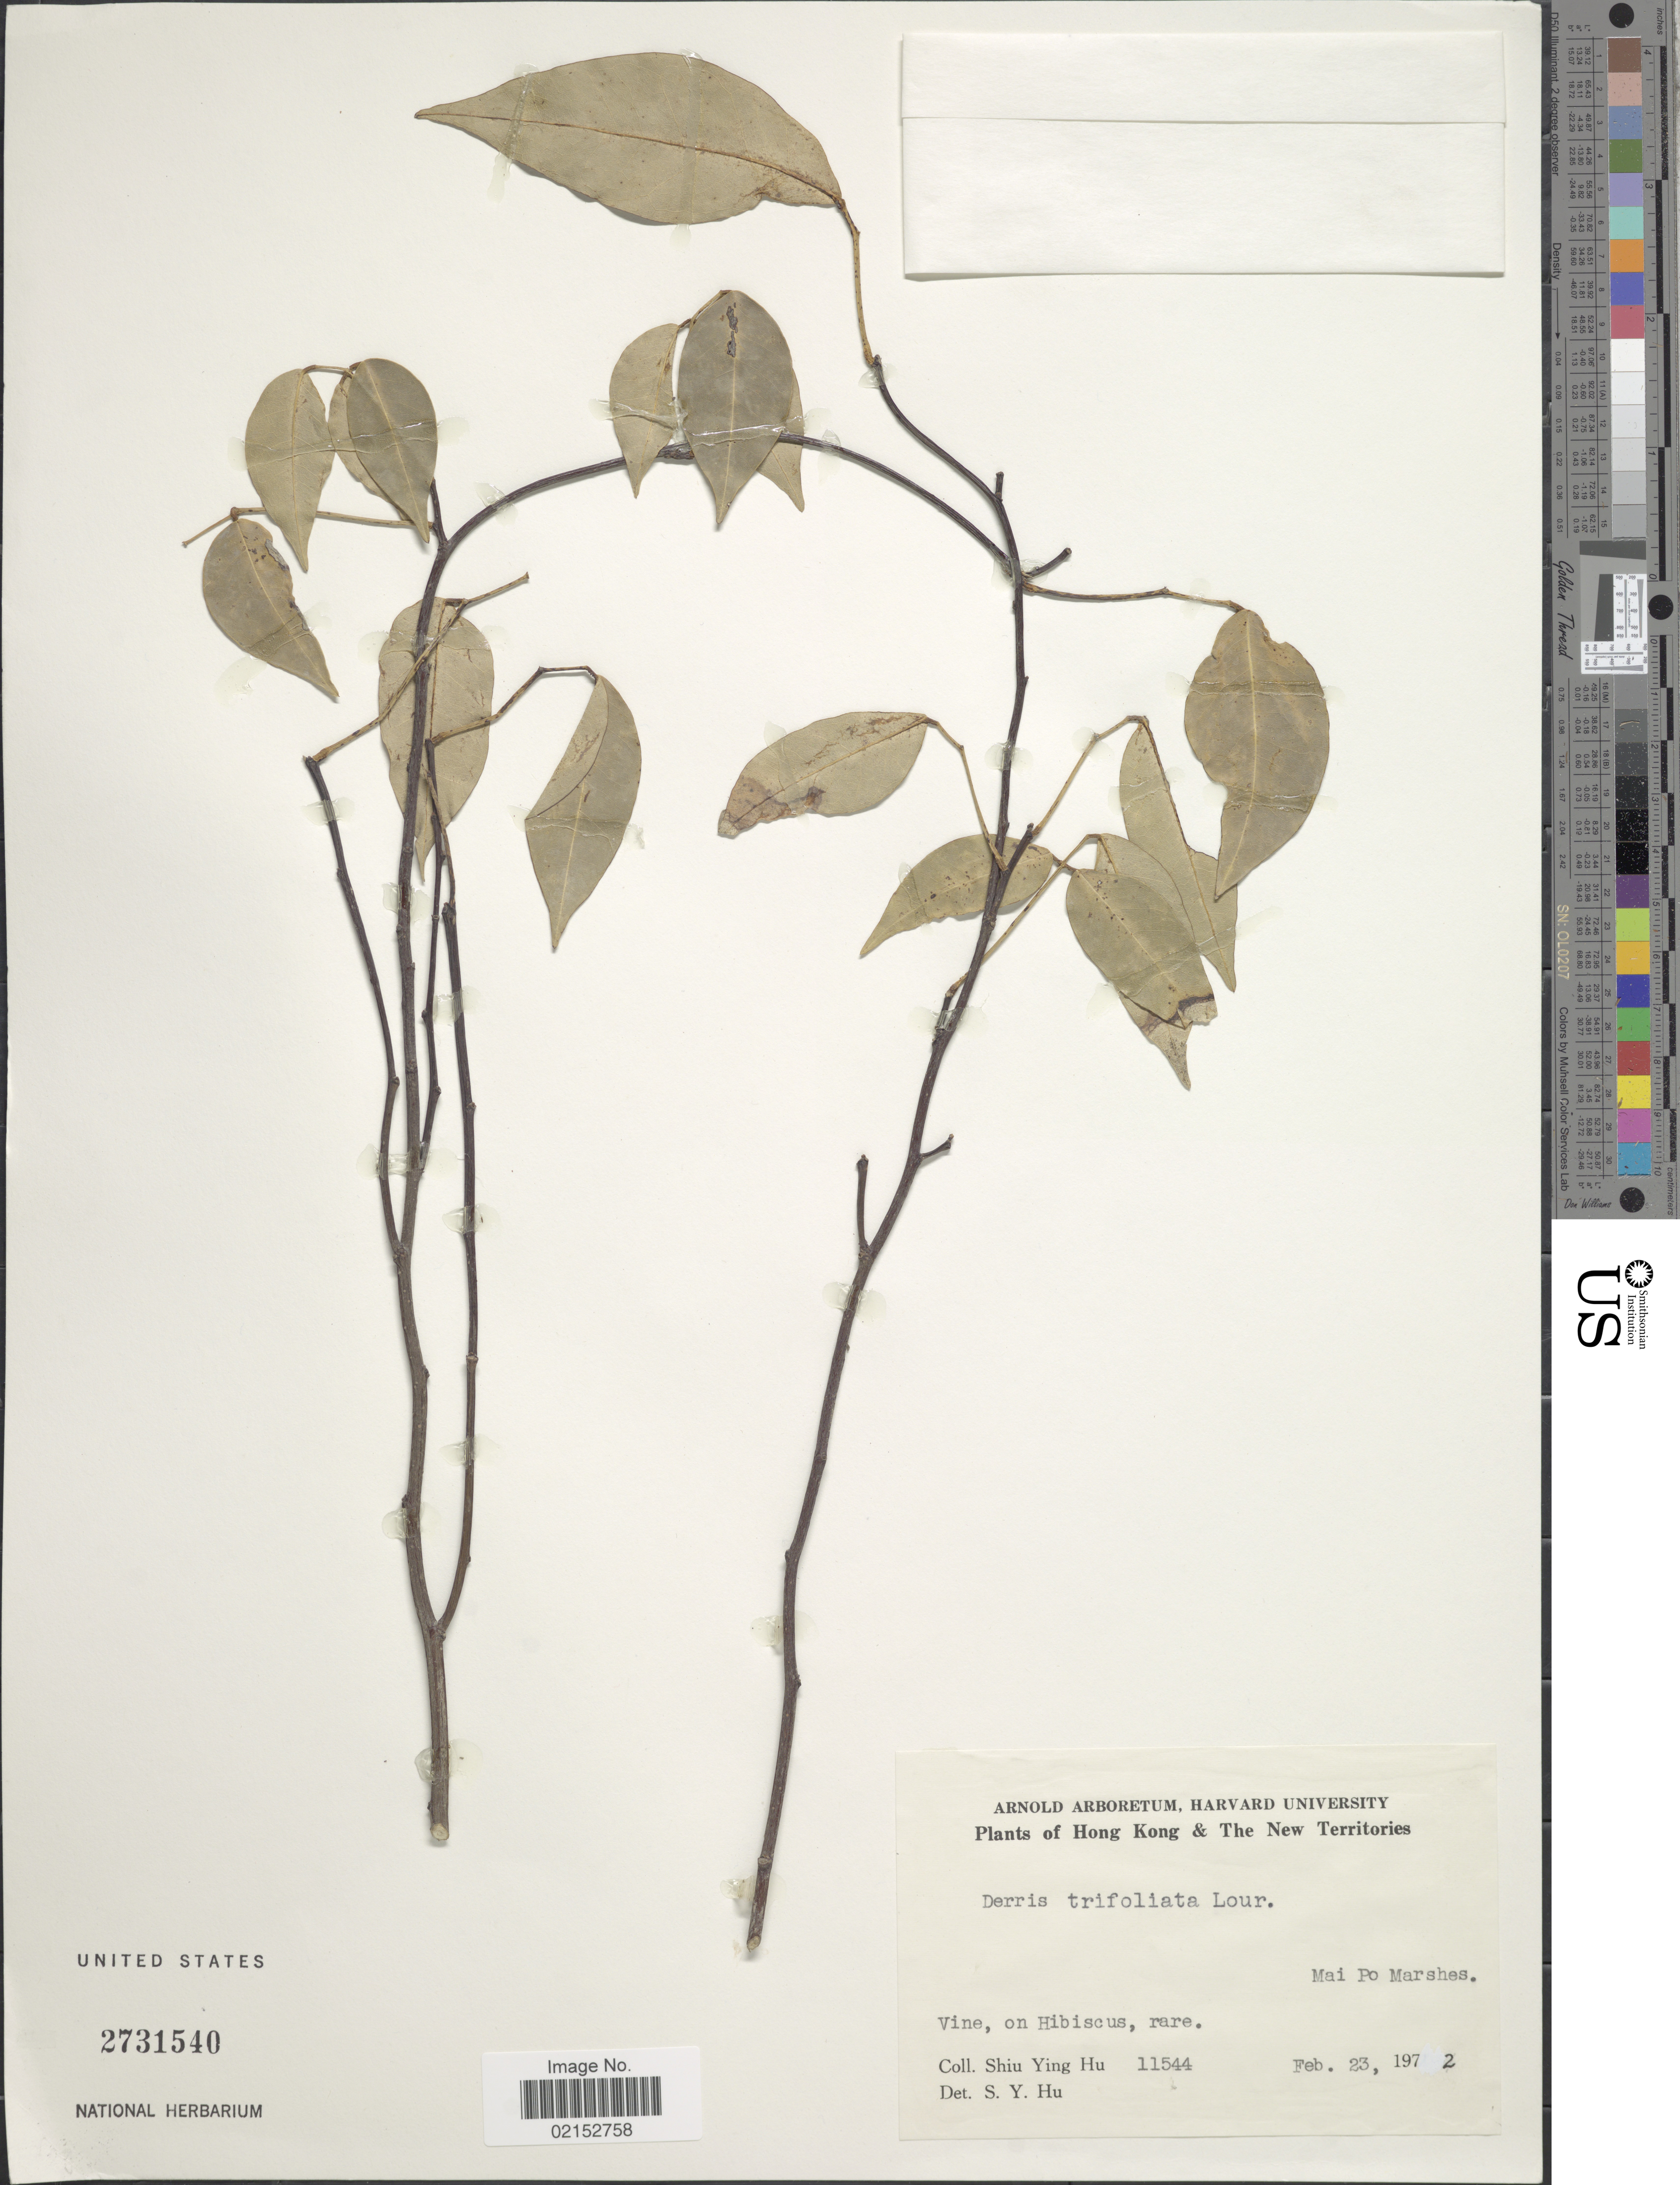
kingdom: Plantae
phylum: Tracheophyta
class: Magnoliopsida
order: Fabales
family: Fabaceae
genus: Derris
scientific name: Derris trifoliata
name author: Lour.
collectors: S. Y. Hu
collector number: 11544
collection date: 1972-02-23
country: China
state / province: Hong Kong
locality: The New Territories, Mai Po Marshes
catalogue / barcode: US 2731540